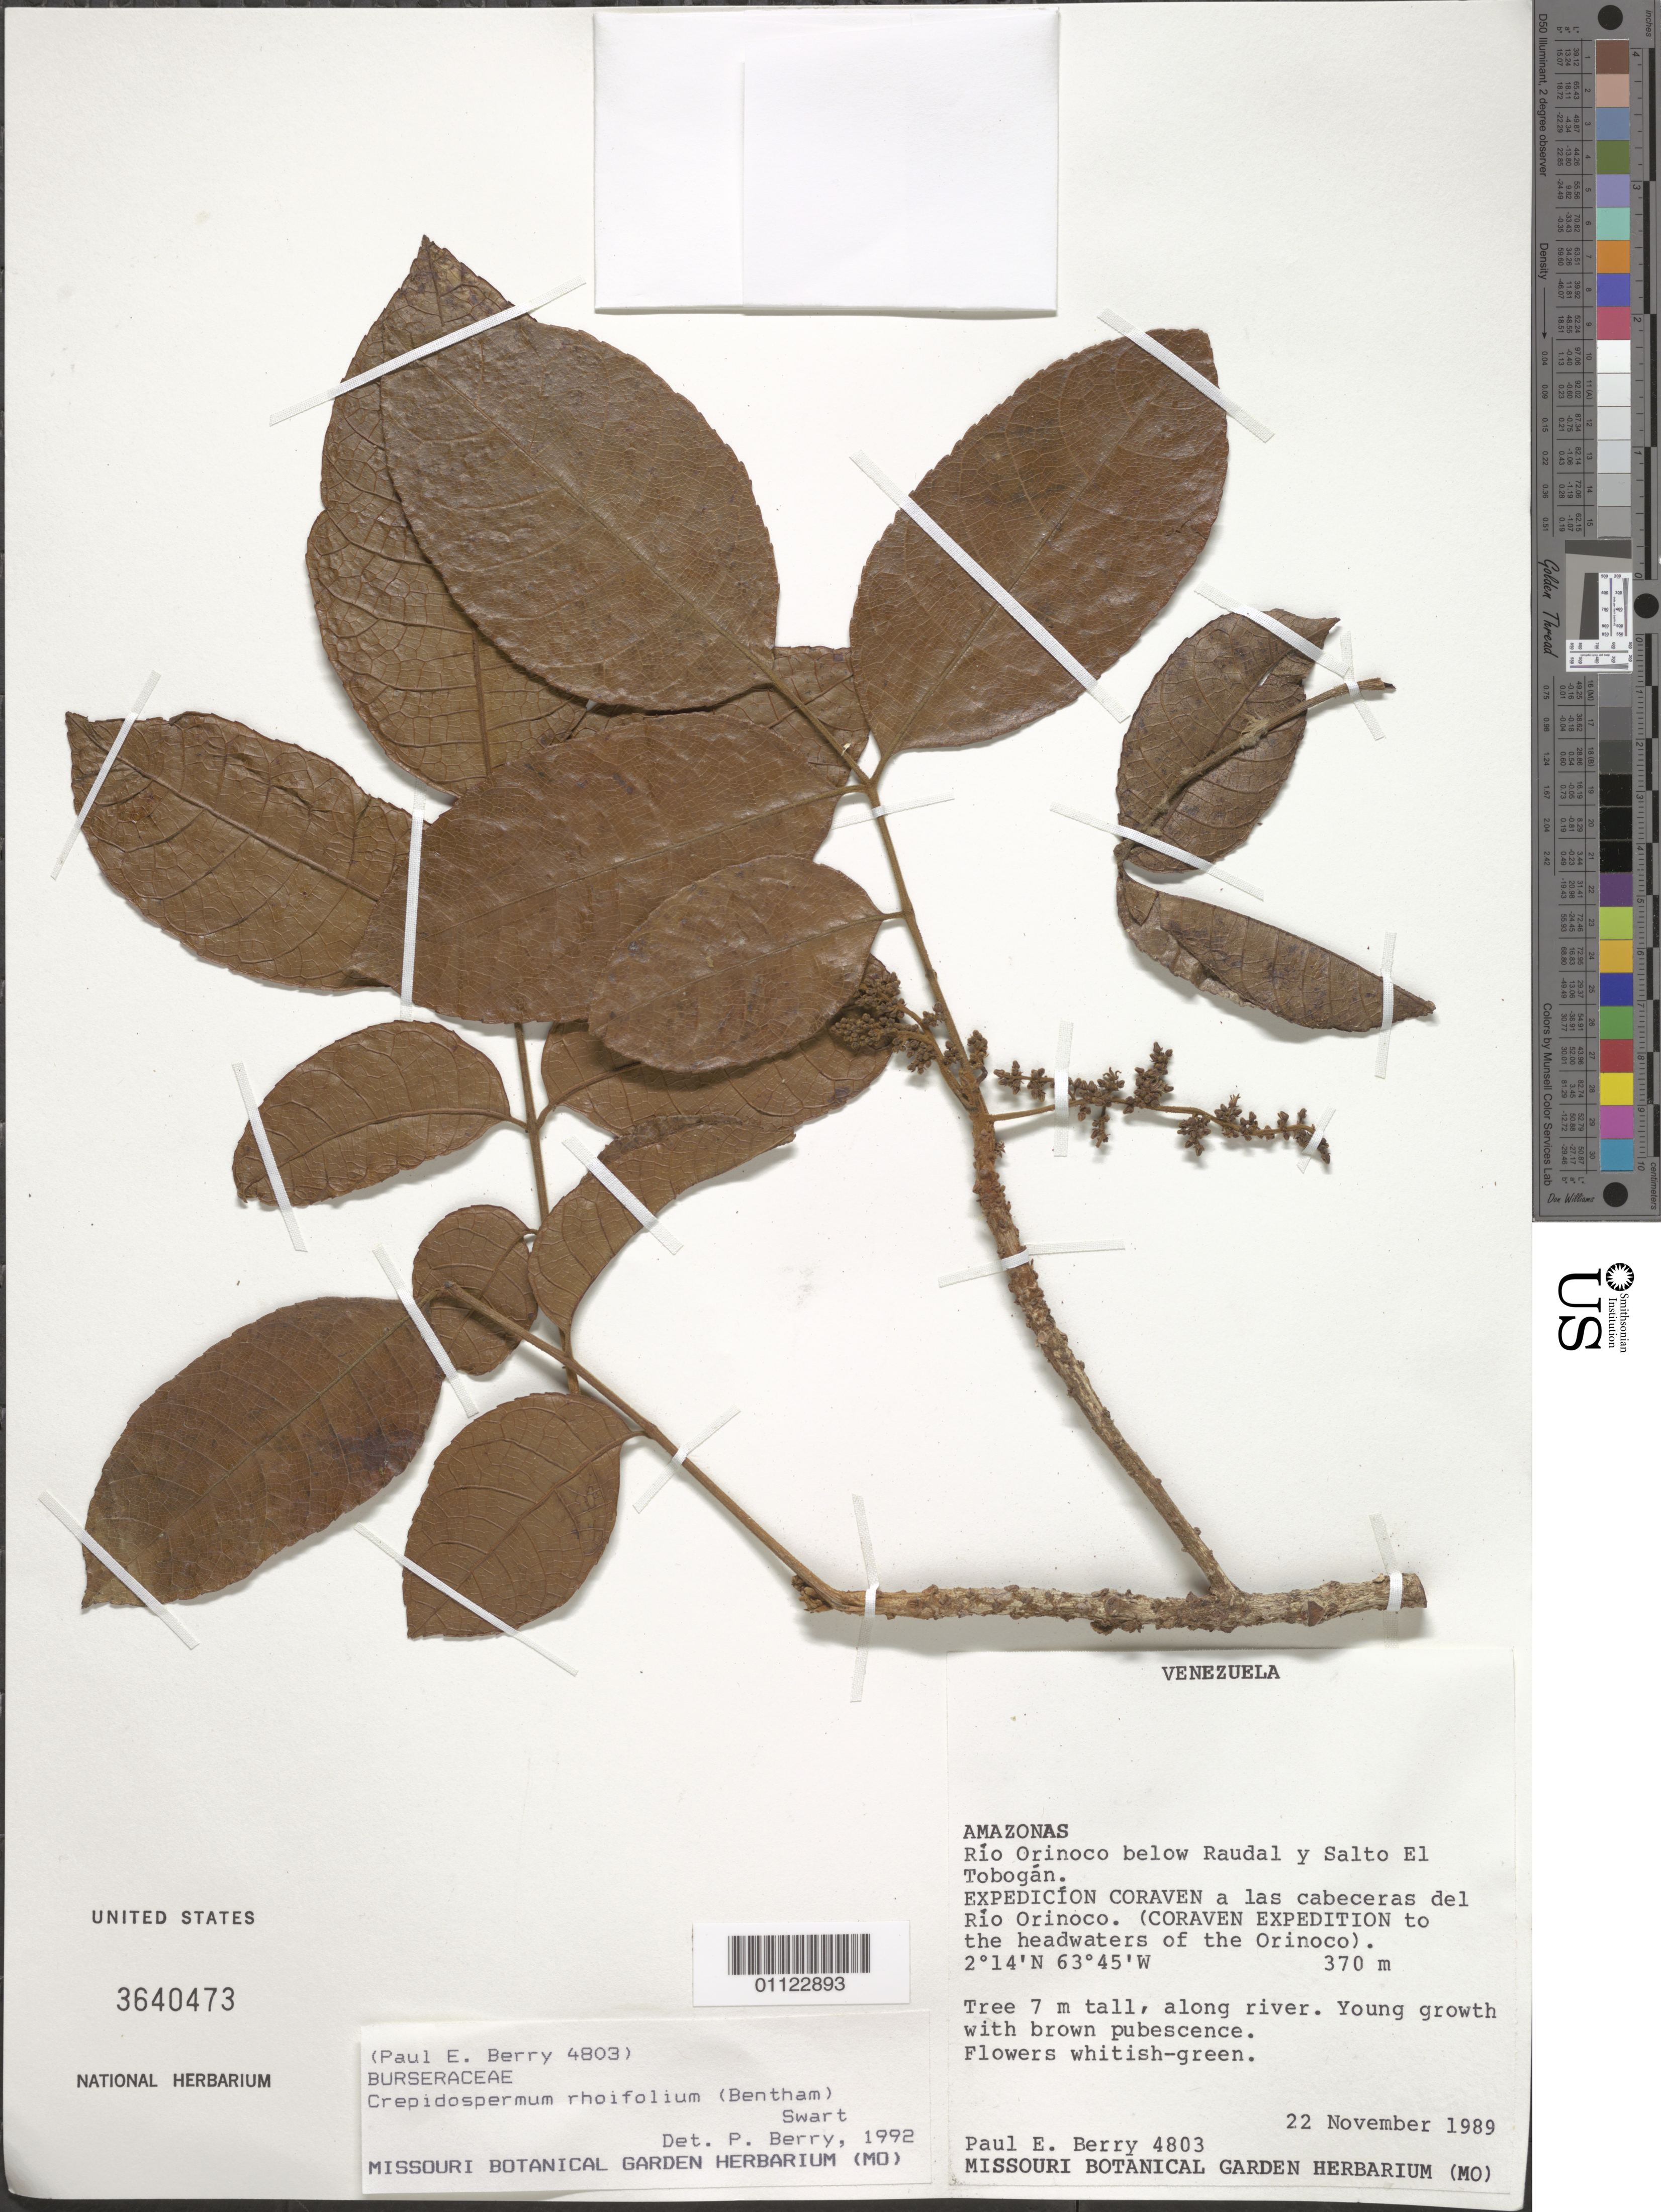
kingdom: Plantae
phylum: Tracheophyta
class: Magnoliopsida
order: Sapindales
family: Burseraceae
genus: Protium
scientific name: Protium rhoifolium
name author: (Benth.) Byng & Christenh.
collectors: P. E. Berry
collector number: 4803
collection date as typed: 22-Nov-89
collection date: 1989-11-22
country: Venezuela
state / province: Amazonas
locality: Rio Orinoco below Raudal y Salto El Tobogan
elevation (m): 370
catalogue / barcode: US 3640473